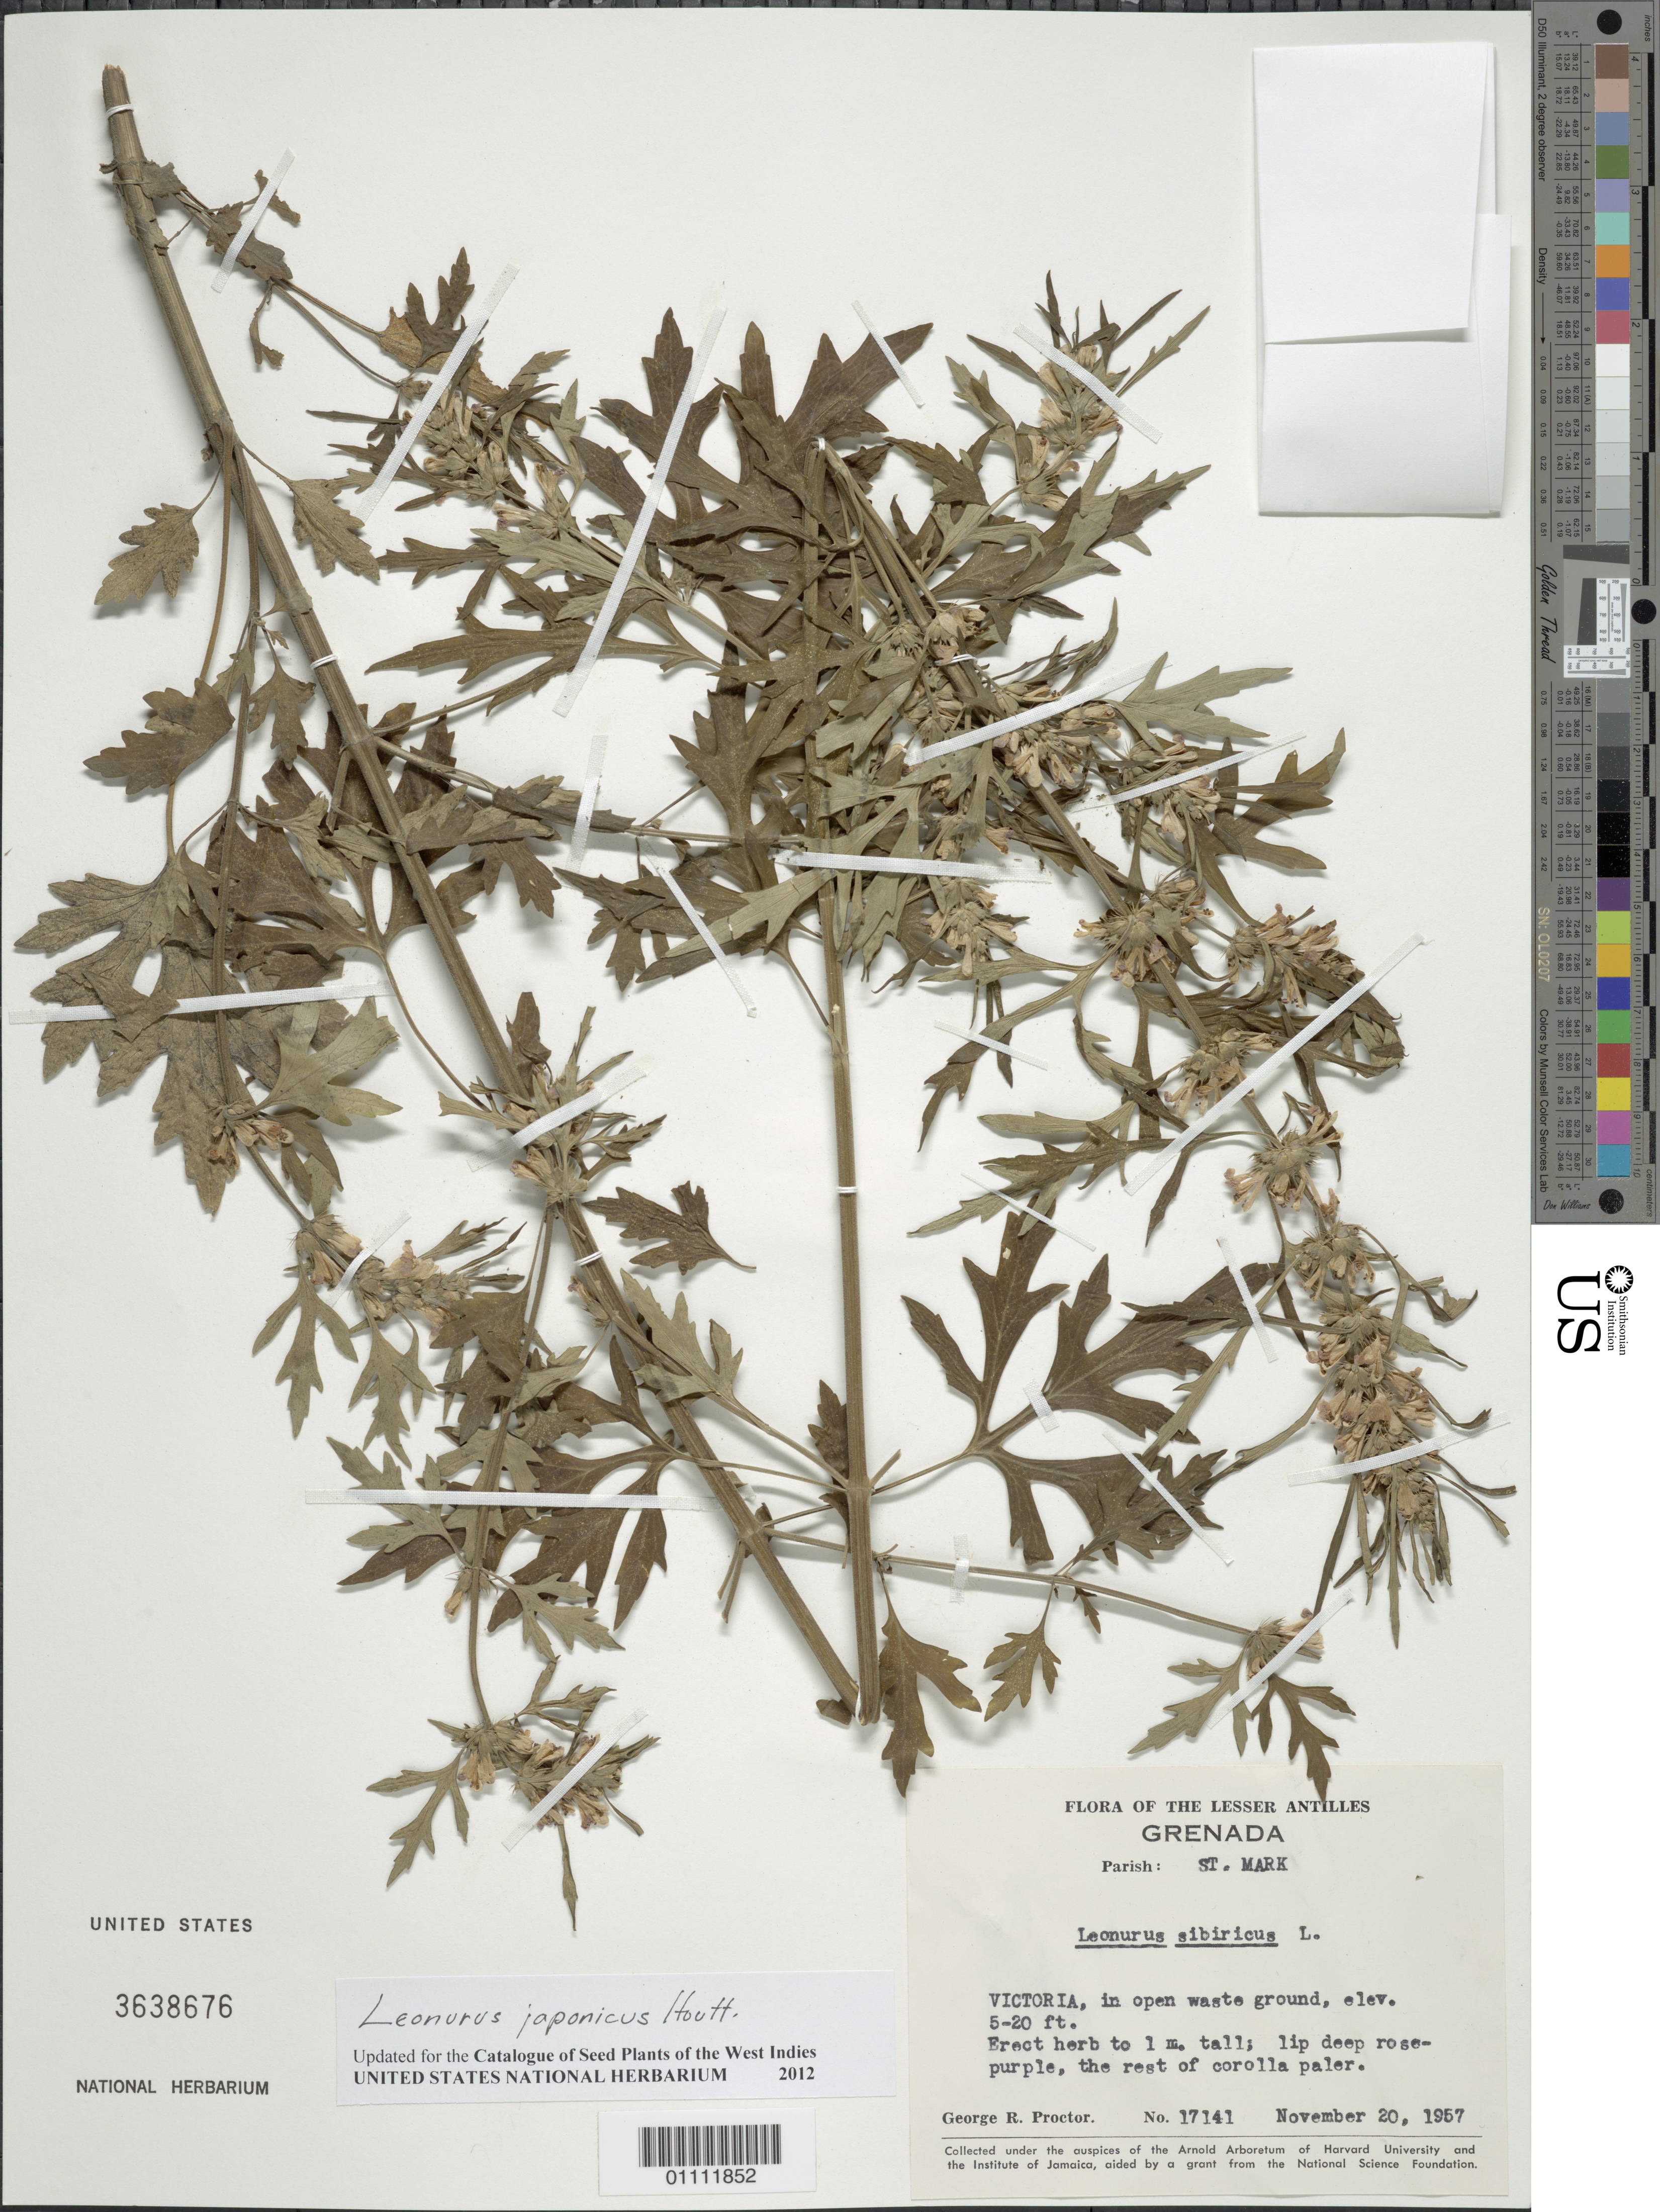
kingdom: Plantae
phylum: Tracheophyta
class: Magnoliopsida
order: Lamiales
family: Lamiaceae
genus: Leonurus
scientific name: Leonurus japonicus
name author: Houtt.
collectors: G. R. Proctor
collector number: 17141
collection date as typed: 20 Nov 1957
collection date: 1957-11-20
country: Grenada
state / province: Saint Mark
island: Grenada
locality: Victoria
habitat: In open waste ground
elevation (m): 2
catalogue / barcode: US 3638676